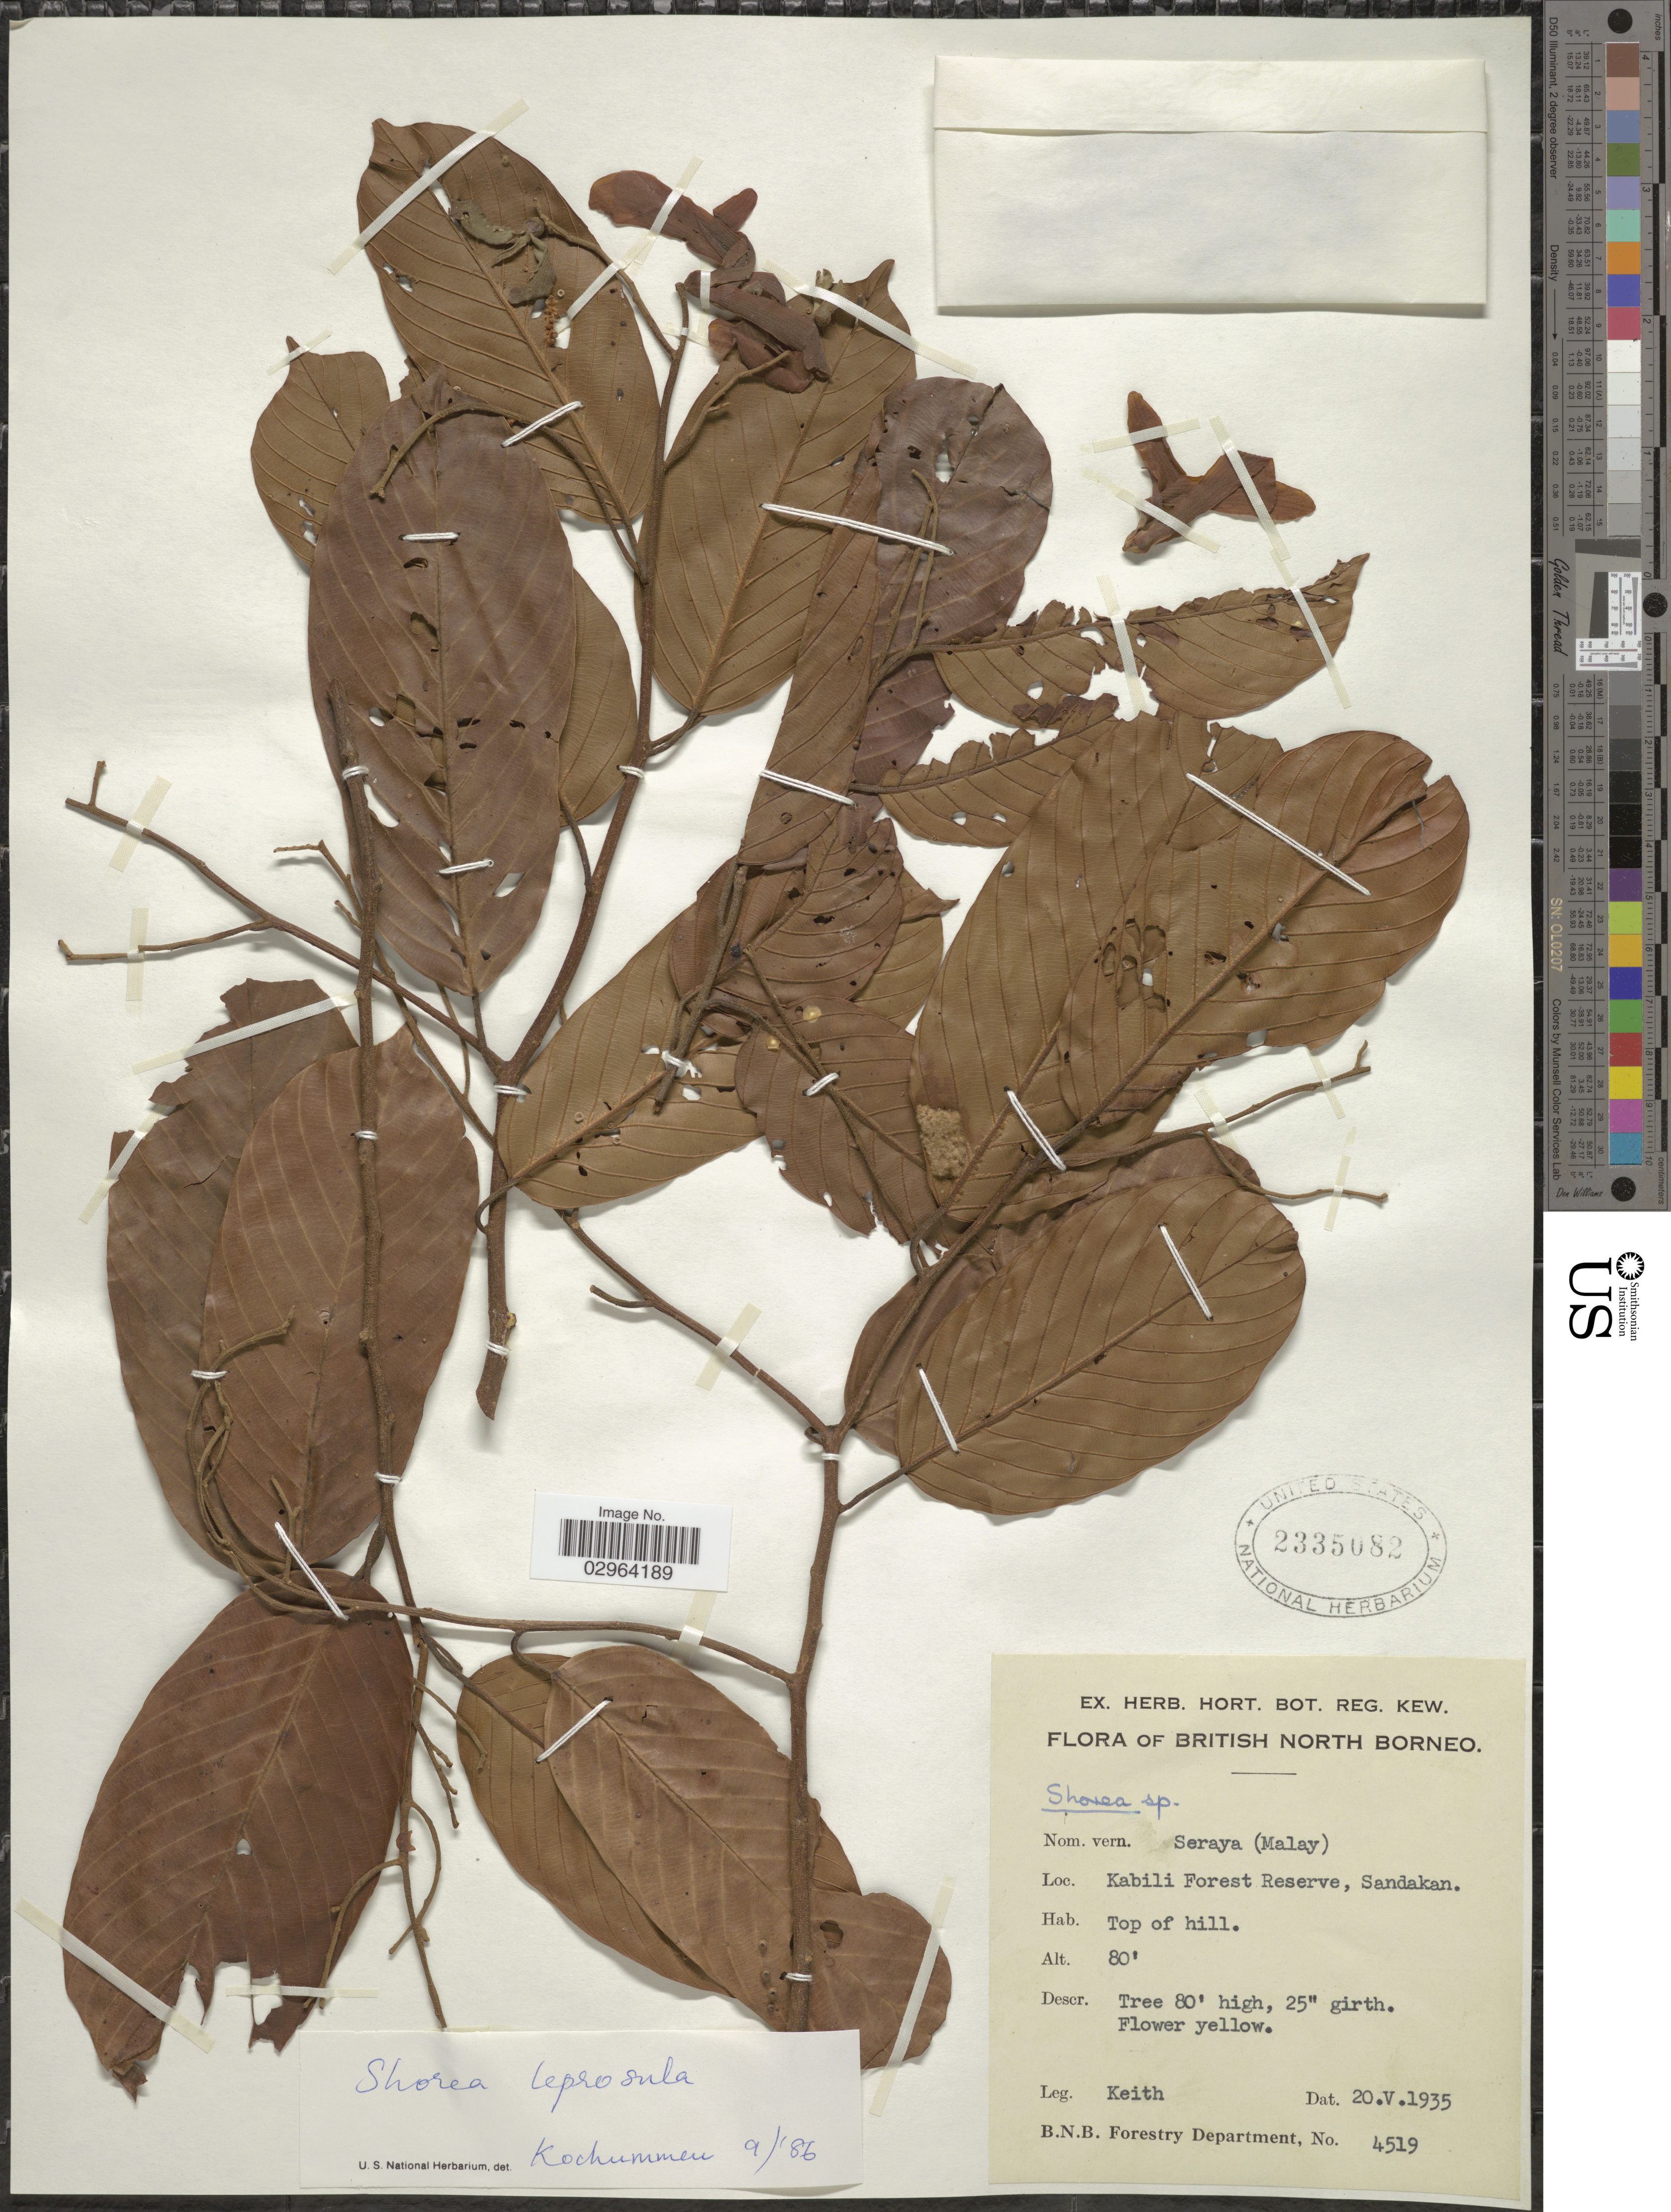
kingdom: Plantae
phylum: Tracheophyta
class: Magnoliopsida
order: Malvales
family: Dipterocarpaceae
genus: Rubroshorea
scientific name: Rubroshorea leprosula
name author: (Miq.) P.S. Ashton & J. Heck.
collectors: -. Keith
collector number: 4519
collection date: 1935-05-20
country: Malaysia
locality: British North Borneo. Kabili Forest Reserve, Sandakan.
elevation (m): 24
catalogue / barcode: US 2335082